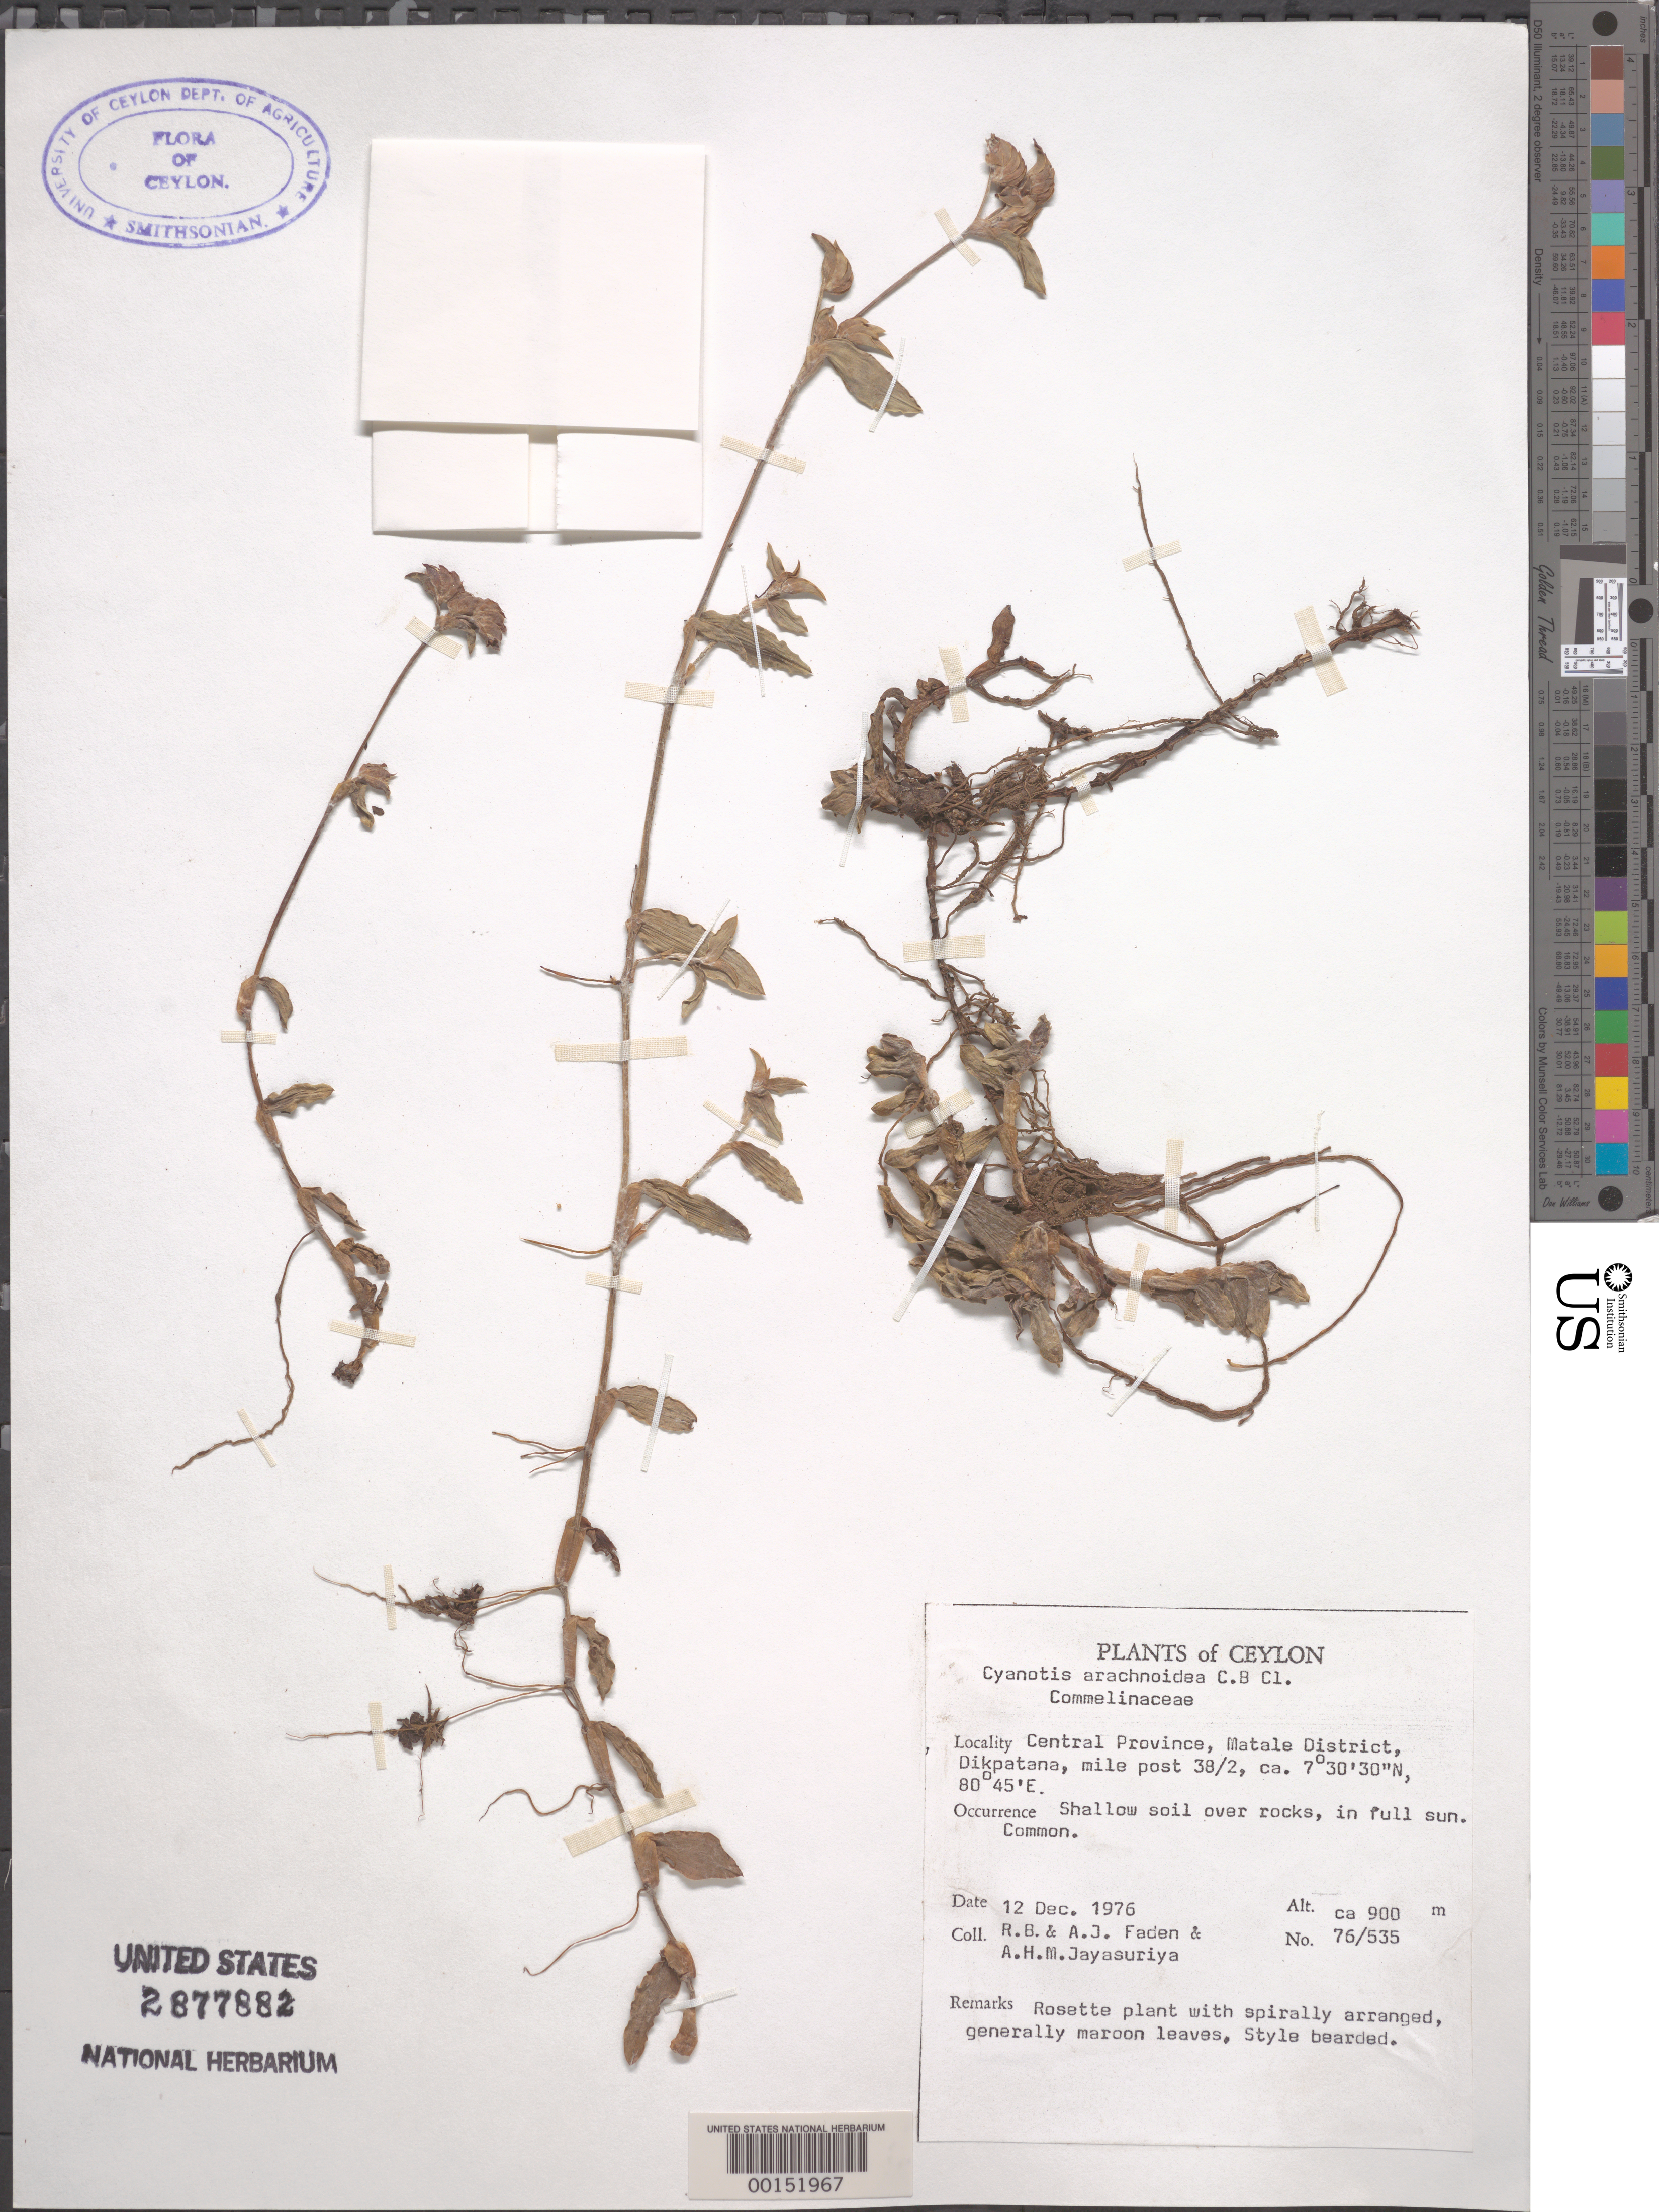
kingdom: Plantae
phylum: Tracheophyta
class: Liliopsida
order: Commelinales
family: Commelinaceae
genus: Cyanotis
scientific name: Cyanotis thwaitesii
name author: Hassk.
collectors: R. B. Faden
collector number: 76/535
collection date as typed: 12 Dec 1976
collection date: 1976-12-12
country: Sri Lanka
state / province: Central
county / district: Matale Dist.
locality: Dikpatana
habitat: Shallow soil over rocks; full sun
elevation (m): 900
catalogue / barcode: US 2877882